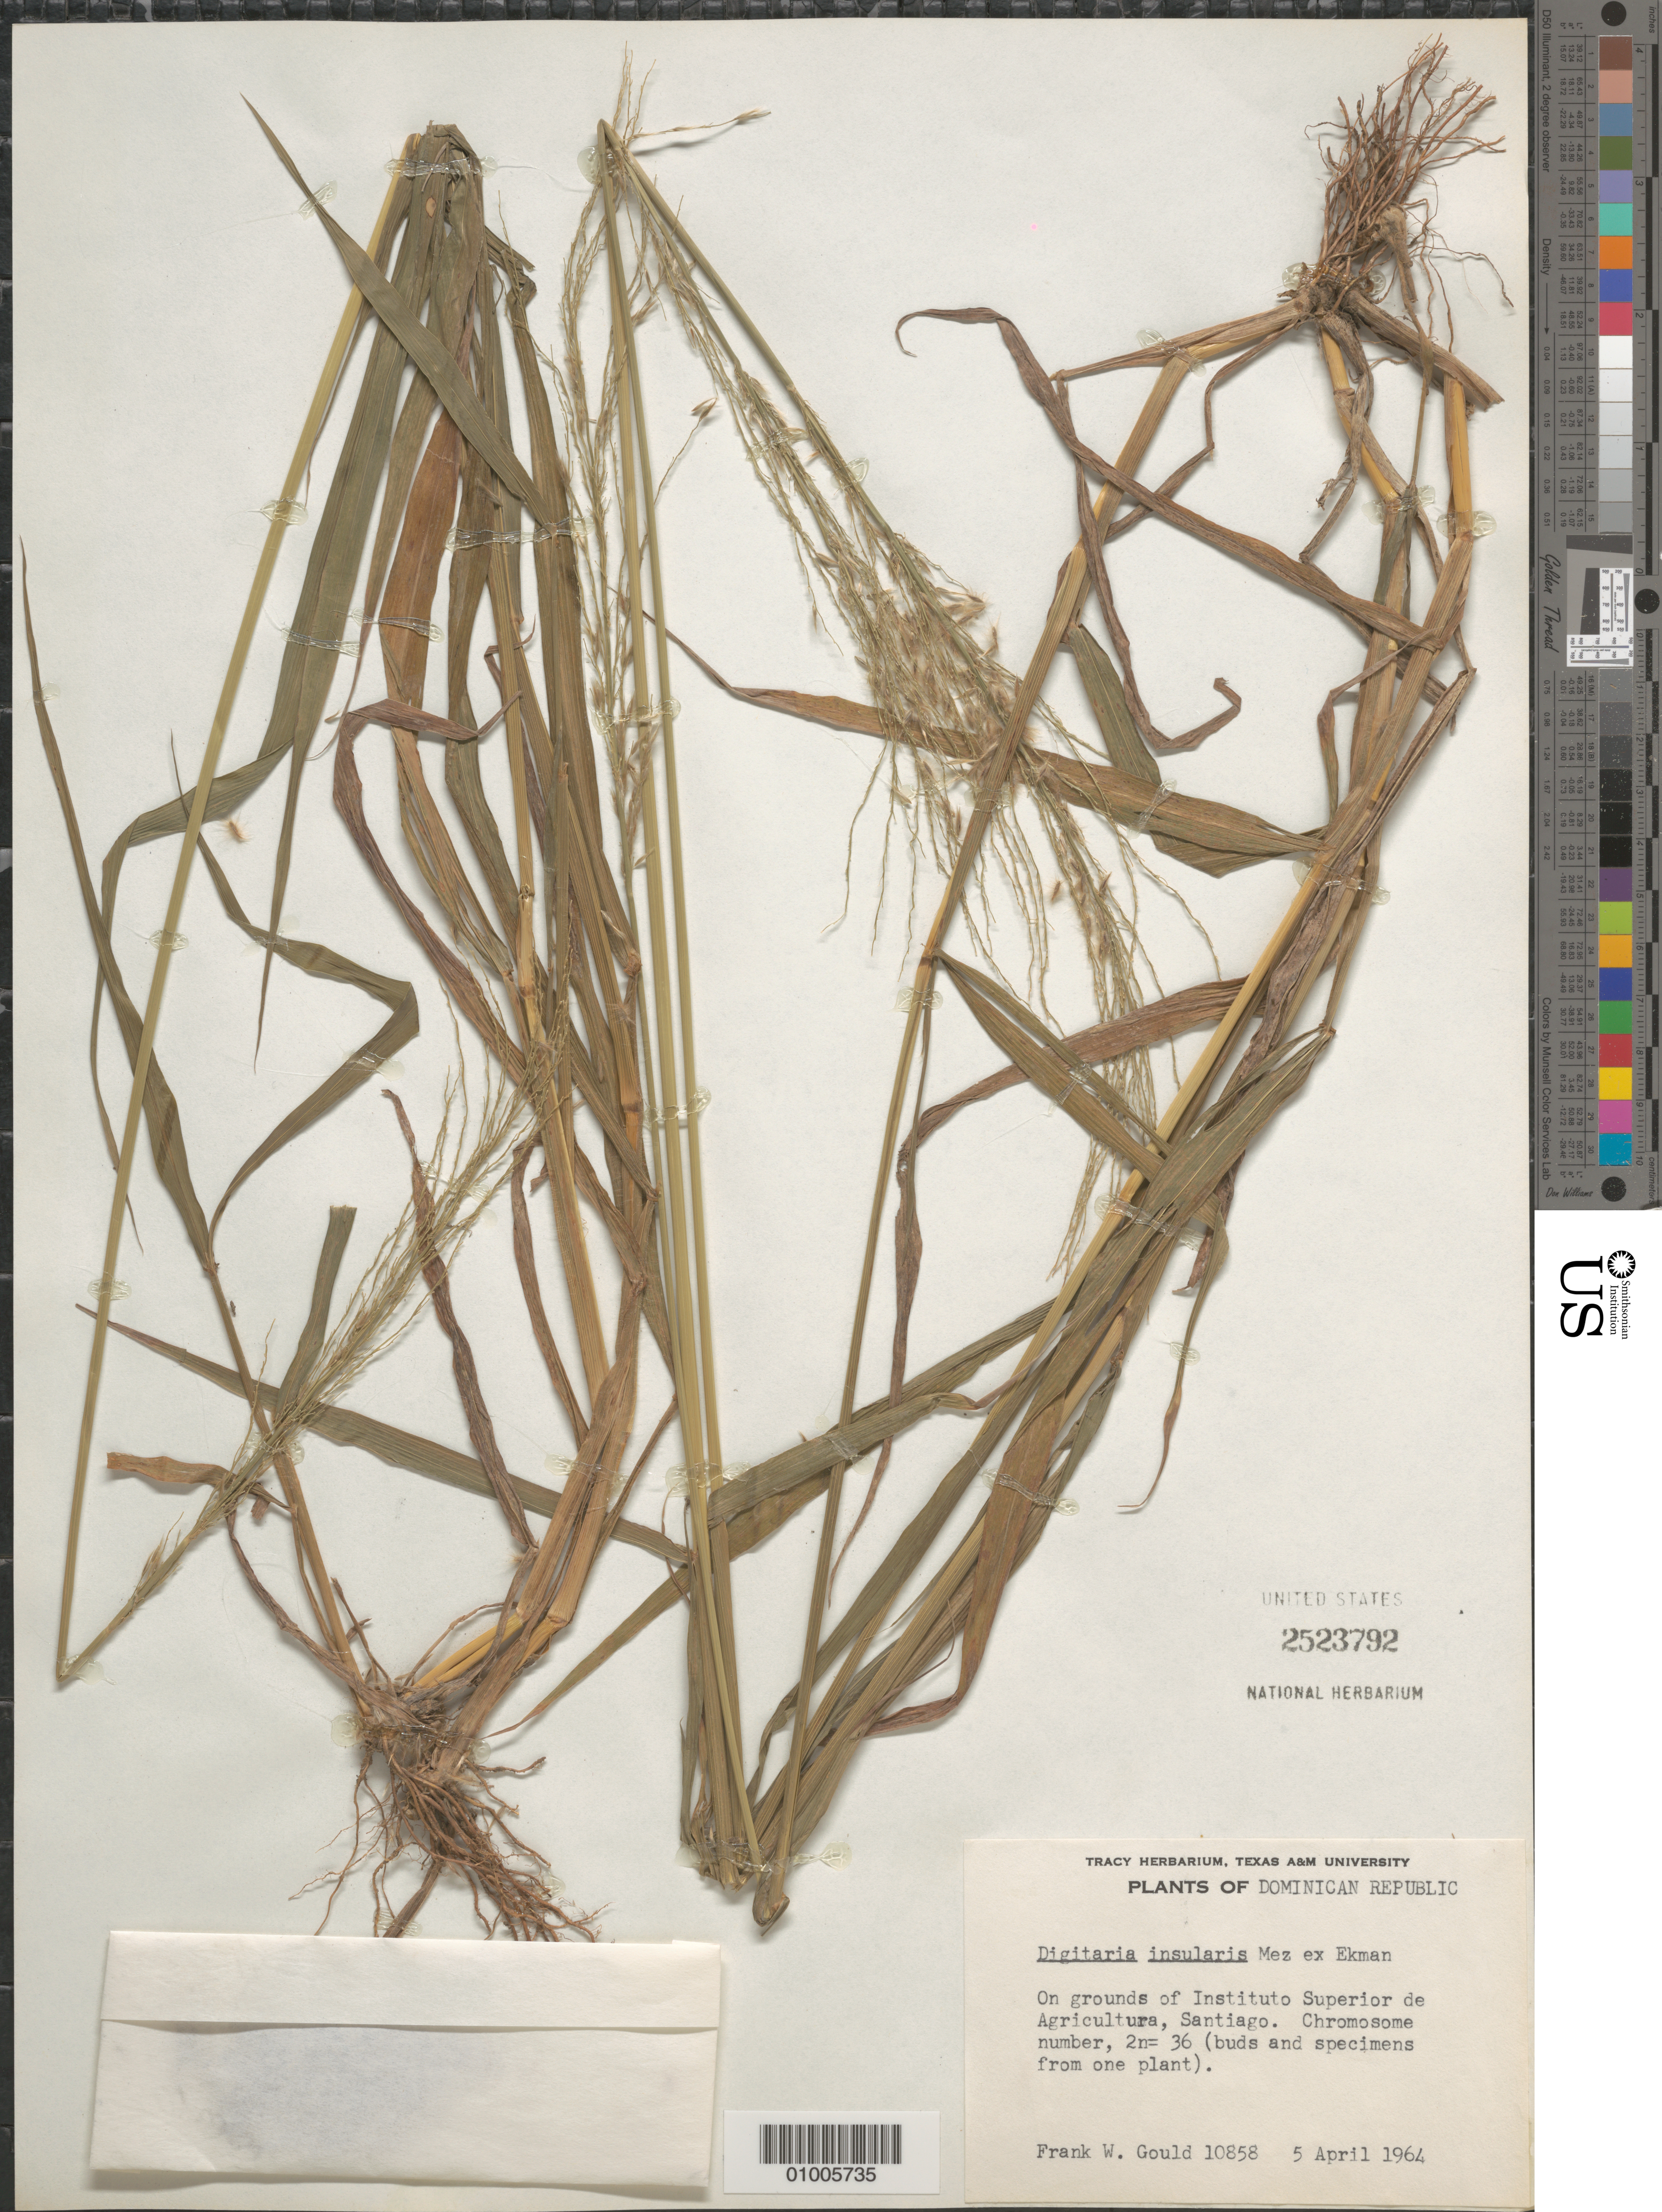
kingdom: Plantae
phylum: Tracheophyta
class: Liliopsida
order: Poales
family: Poaceae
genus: Digitaria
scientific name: Digitaria insularis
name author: (L.) Mez ex Ekman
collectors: F. W. Gould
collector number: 10858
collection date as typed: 05 Apr 1964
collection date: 1964-04-05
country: Dominican Republic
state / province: Santiago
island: Hispaniola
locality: On grounds of Instituto Superior de Agriculture, Santiago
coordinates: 0 N, 0 E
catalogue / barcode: US 2523792